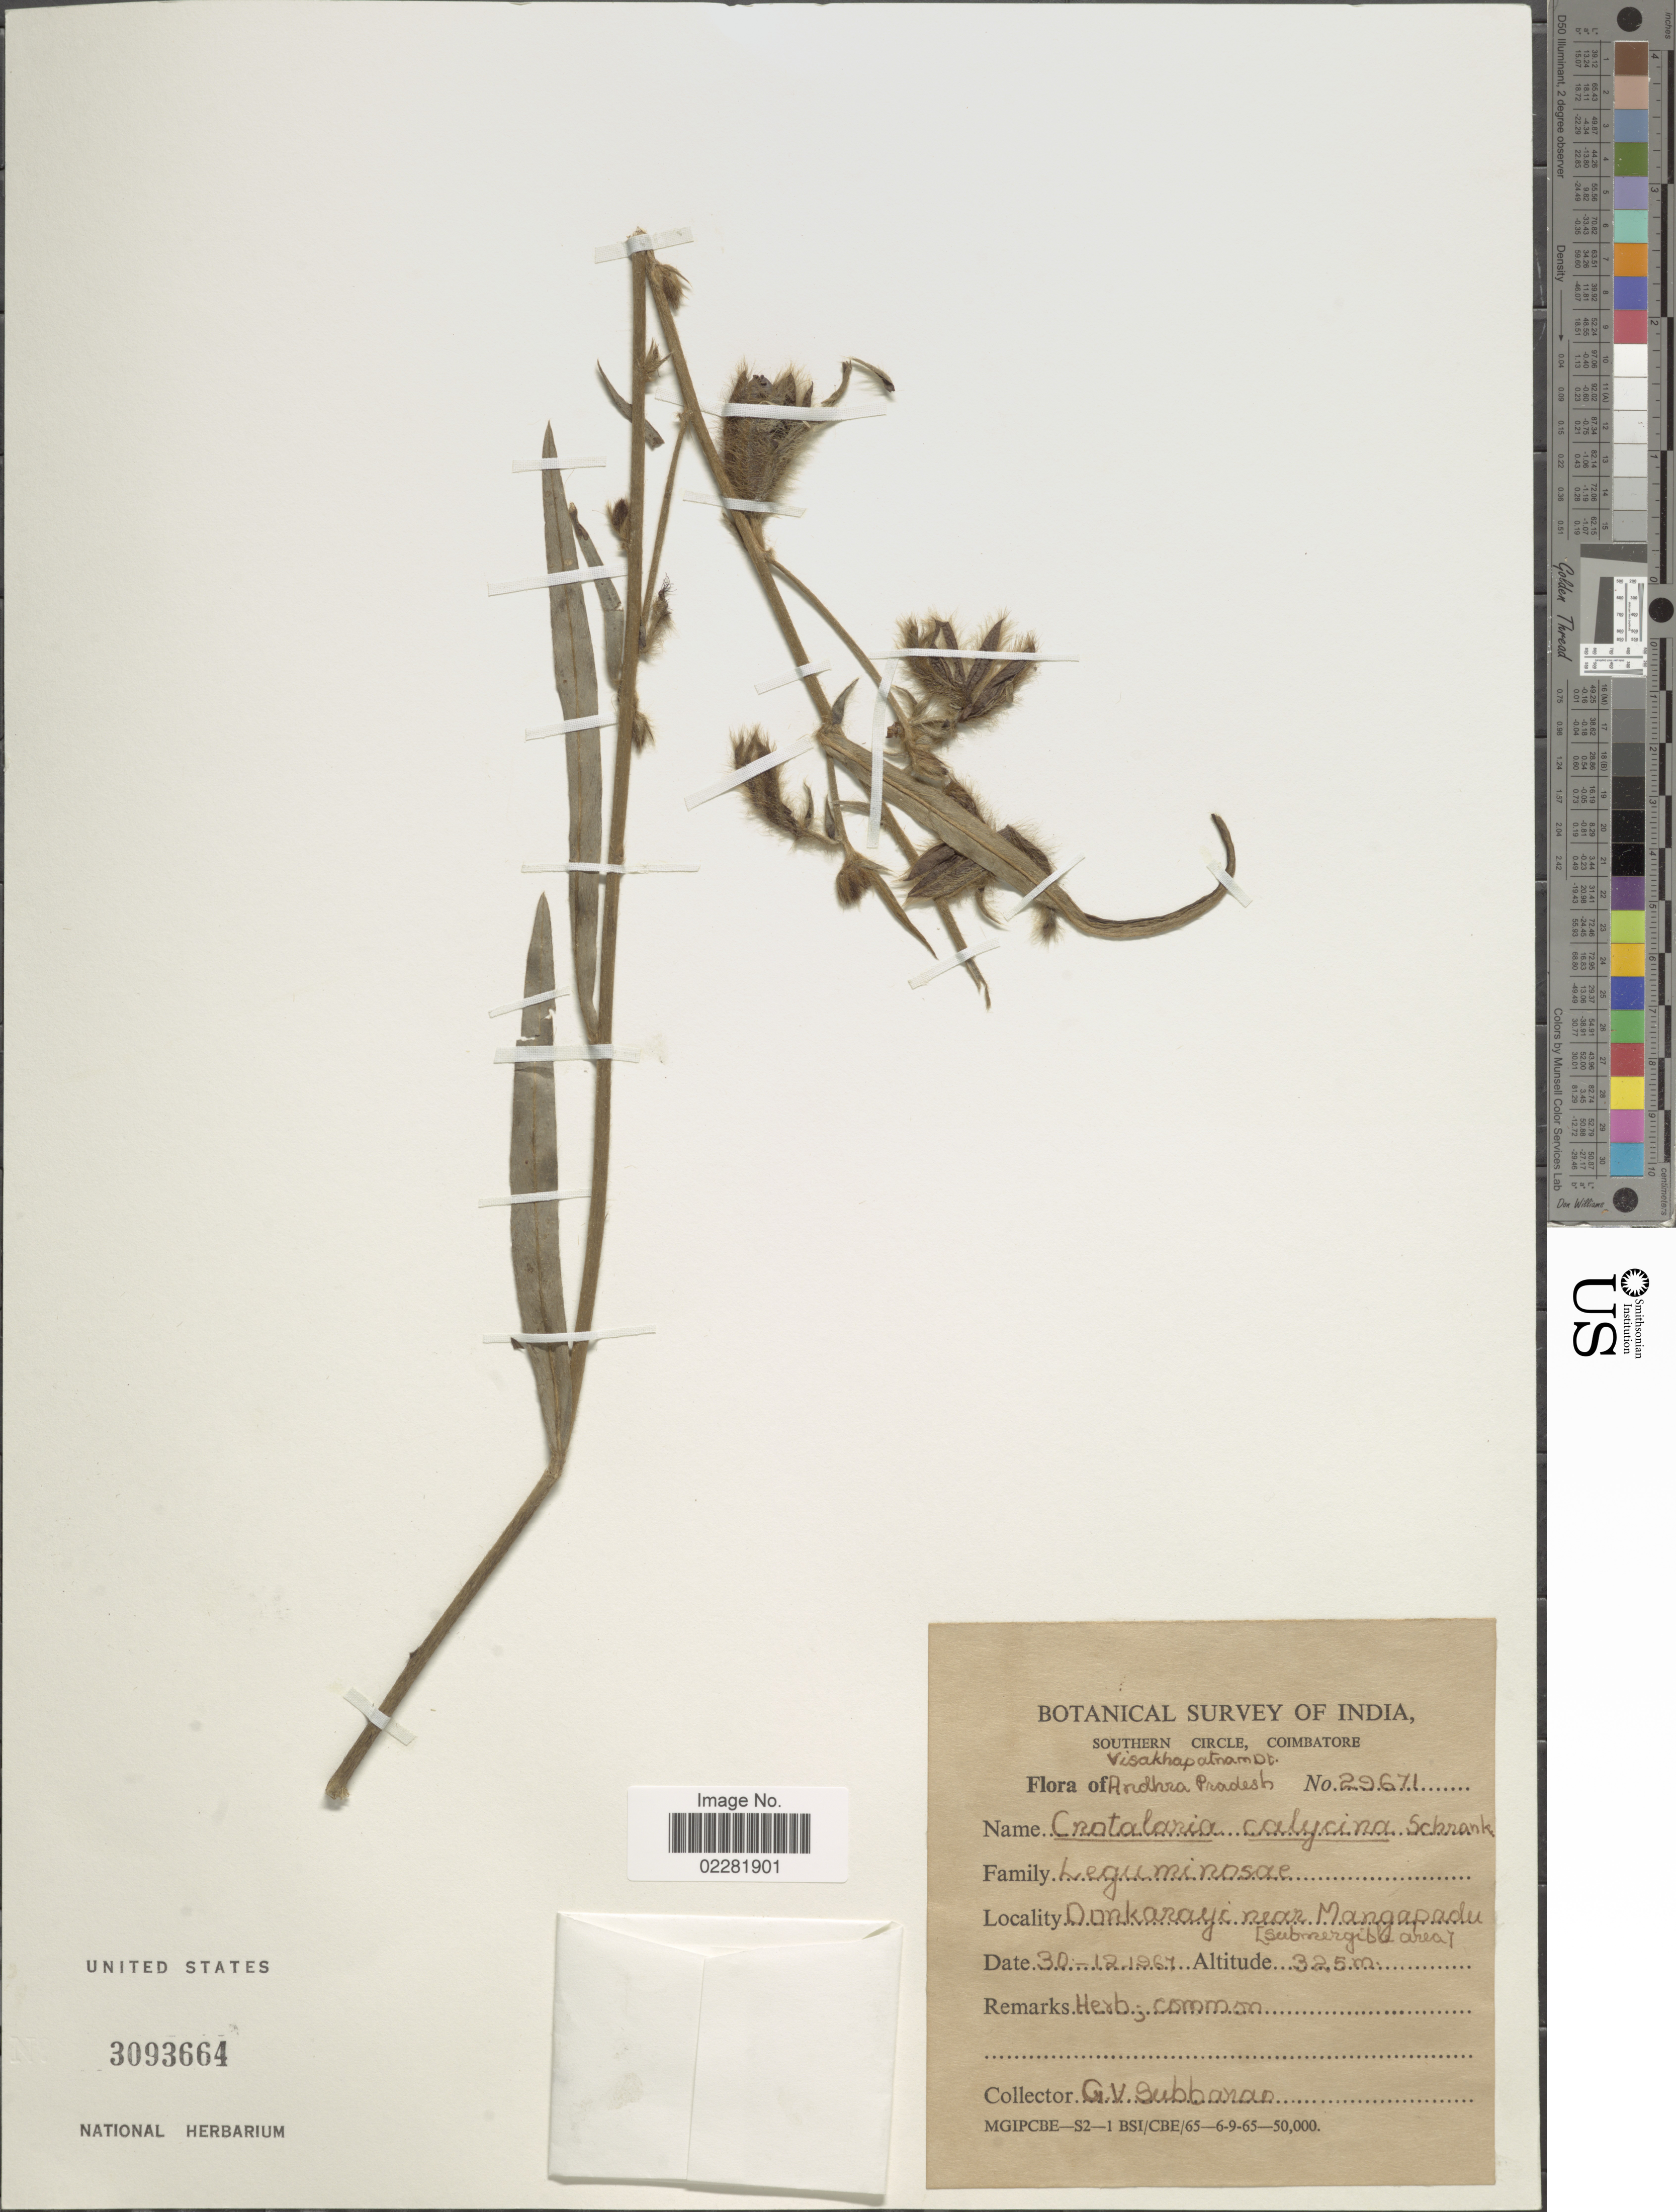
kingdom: Plantae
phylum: Tracheophyta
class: Magnoliopsida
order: Fabales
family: Fabaceae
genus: Crotalaria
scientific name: Crotalaria calycina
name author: Schrank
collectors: G. Subbarao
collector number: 29671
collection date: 1967-12-30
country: India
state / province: Andhra Pradesh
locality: Visakhap atnam Dt. Donkaraye near Mangapadu.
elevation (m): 325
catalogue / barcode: US 3093664